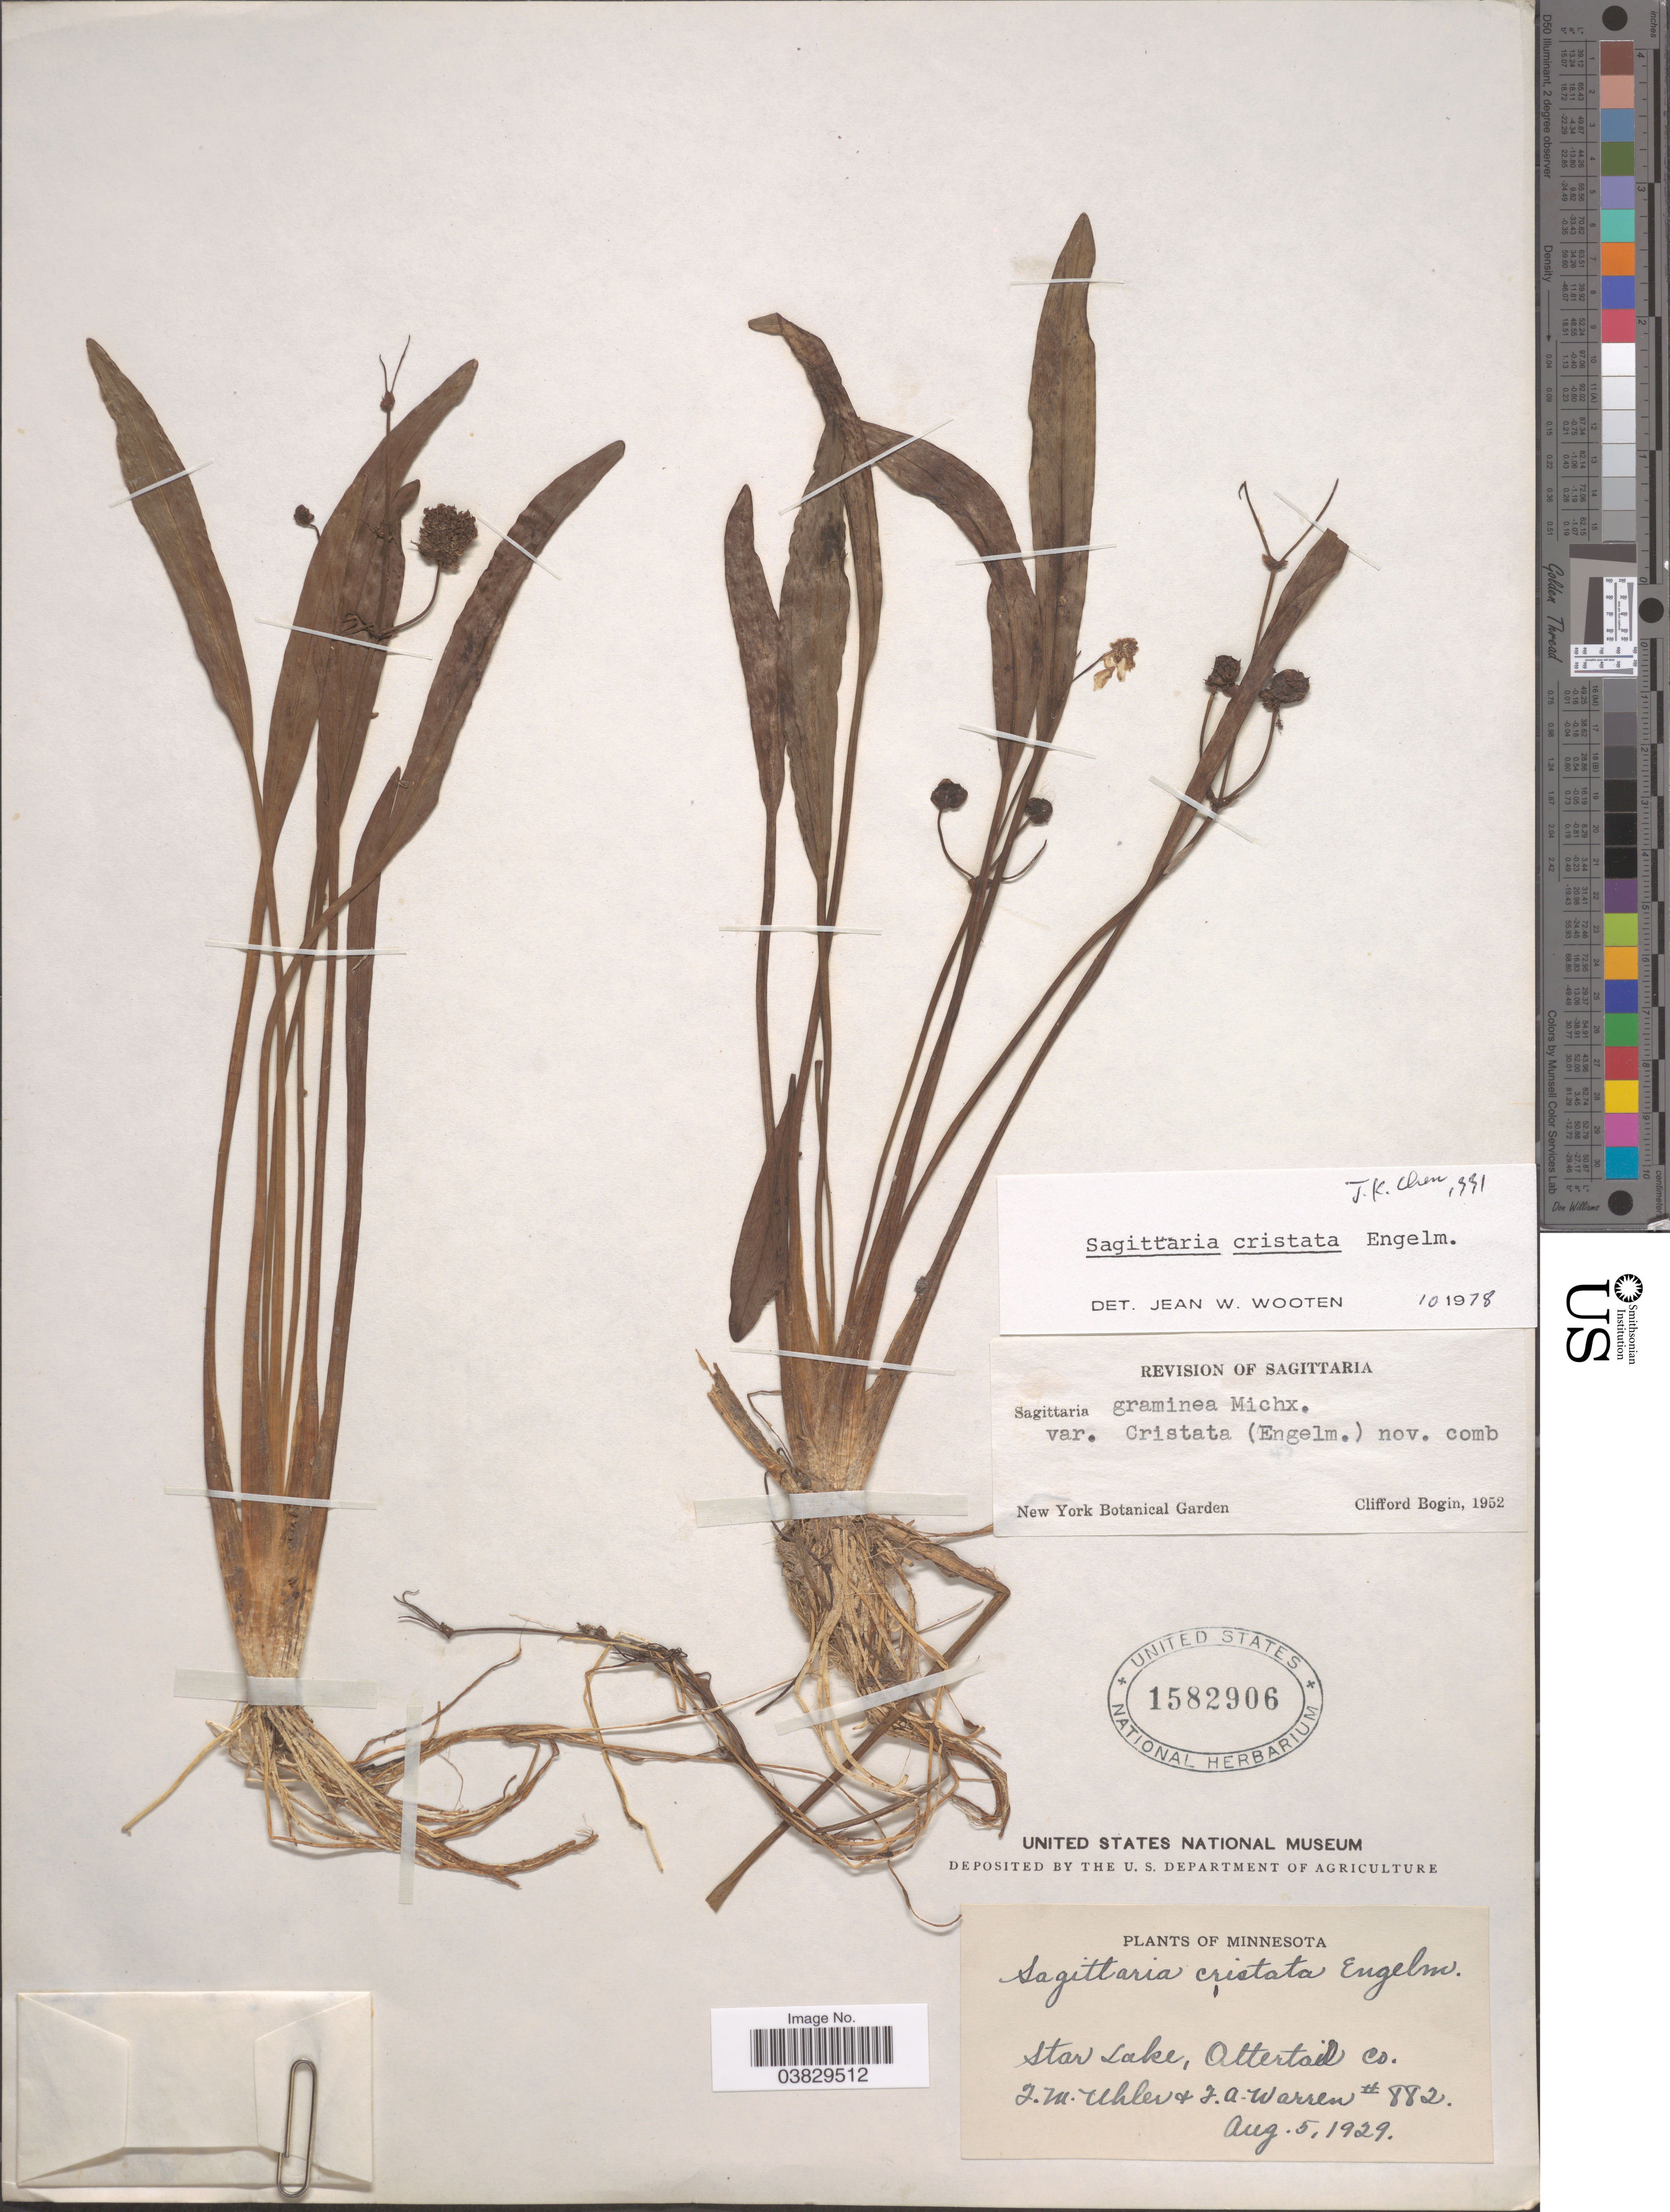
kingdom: Plantae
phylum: Tracheophyta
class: Liliopsida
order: Alismatales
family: Alismataceae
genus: Sagittaria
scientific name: Sagittaria cristata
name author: Engelm.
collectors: F. M. Uhler & F. Warren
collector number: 882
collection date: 1929-08-05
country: United States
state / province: Minnesota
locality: Star Lake, Ottertail Co.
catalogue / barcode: US 1582906